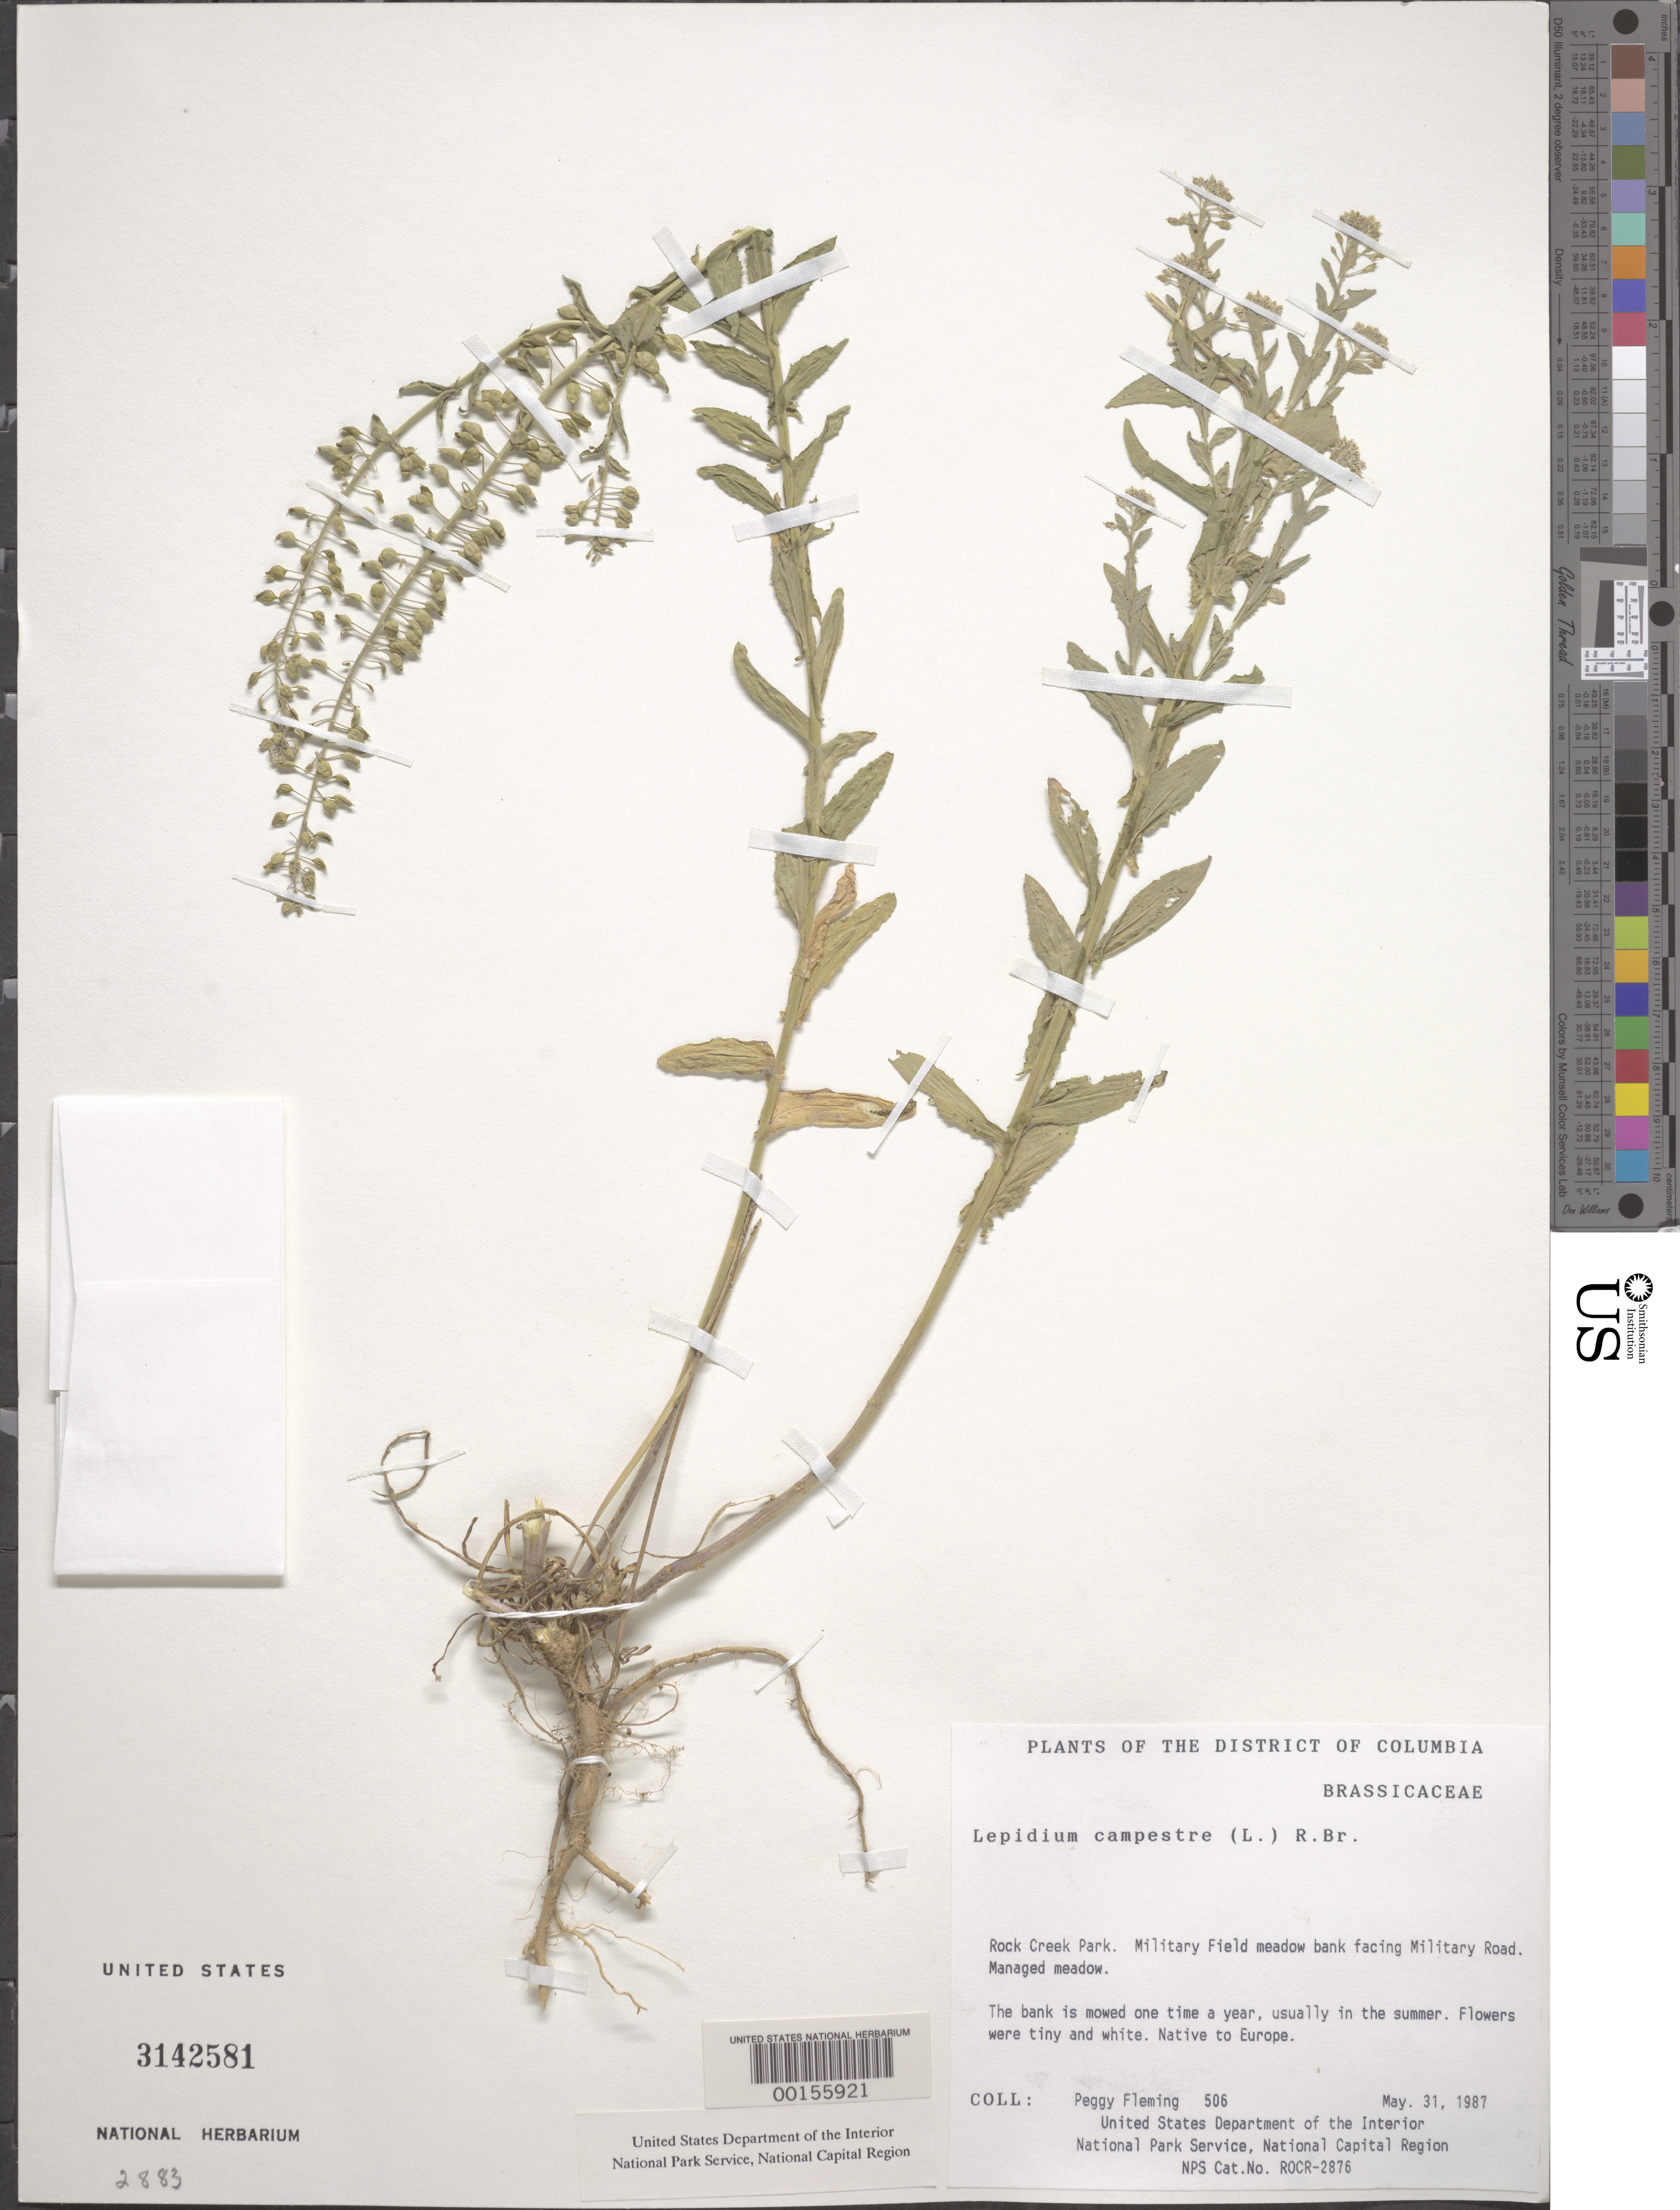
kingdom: Plantae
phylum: Tracheophyta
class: Magnoliopsida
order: Brassicales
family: Brassicaceae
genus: Lepidium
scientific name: Lepidium campestre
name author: (L.) W.T. Aiton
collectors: P. Fleming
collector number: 506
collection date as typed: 31 May 1987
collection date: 1987-05-31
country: United States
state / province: District of Columbia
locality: Rock Creek Park, Military field Rock Creek Park & vicinity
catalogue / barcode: US 3142581